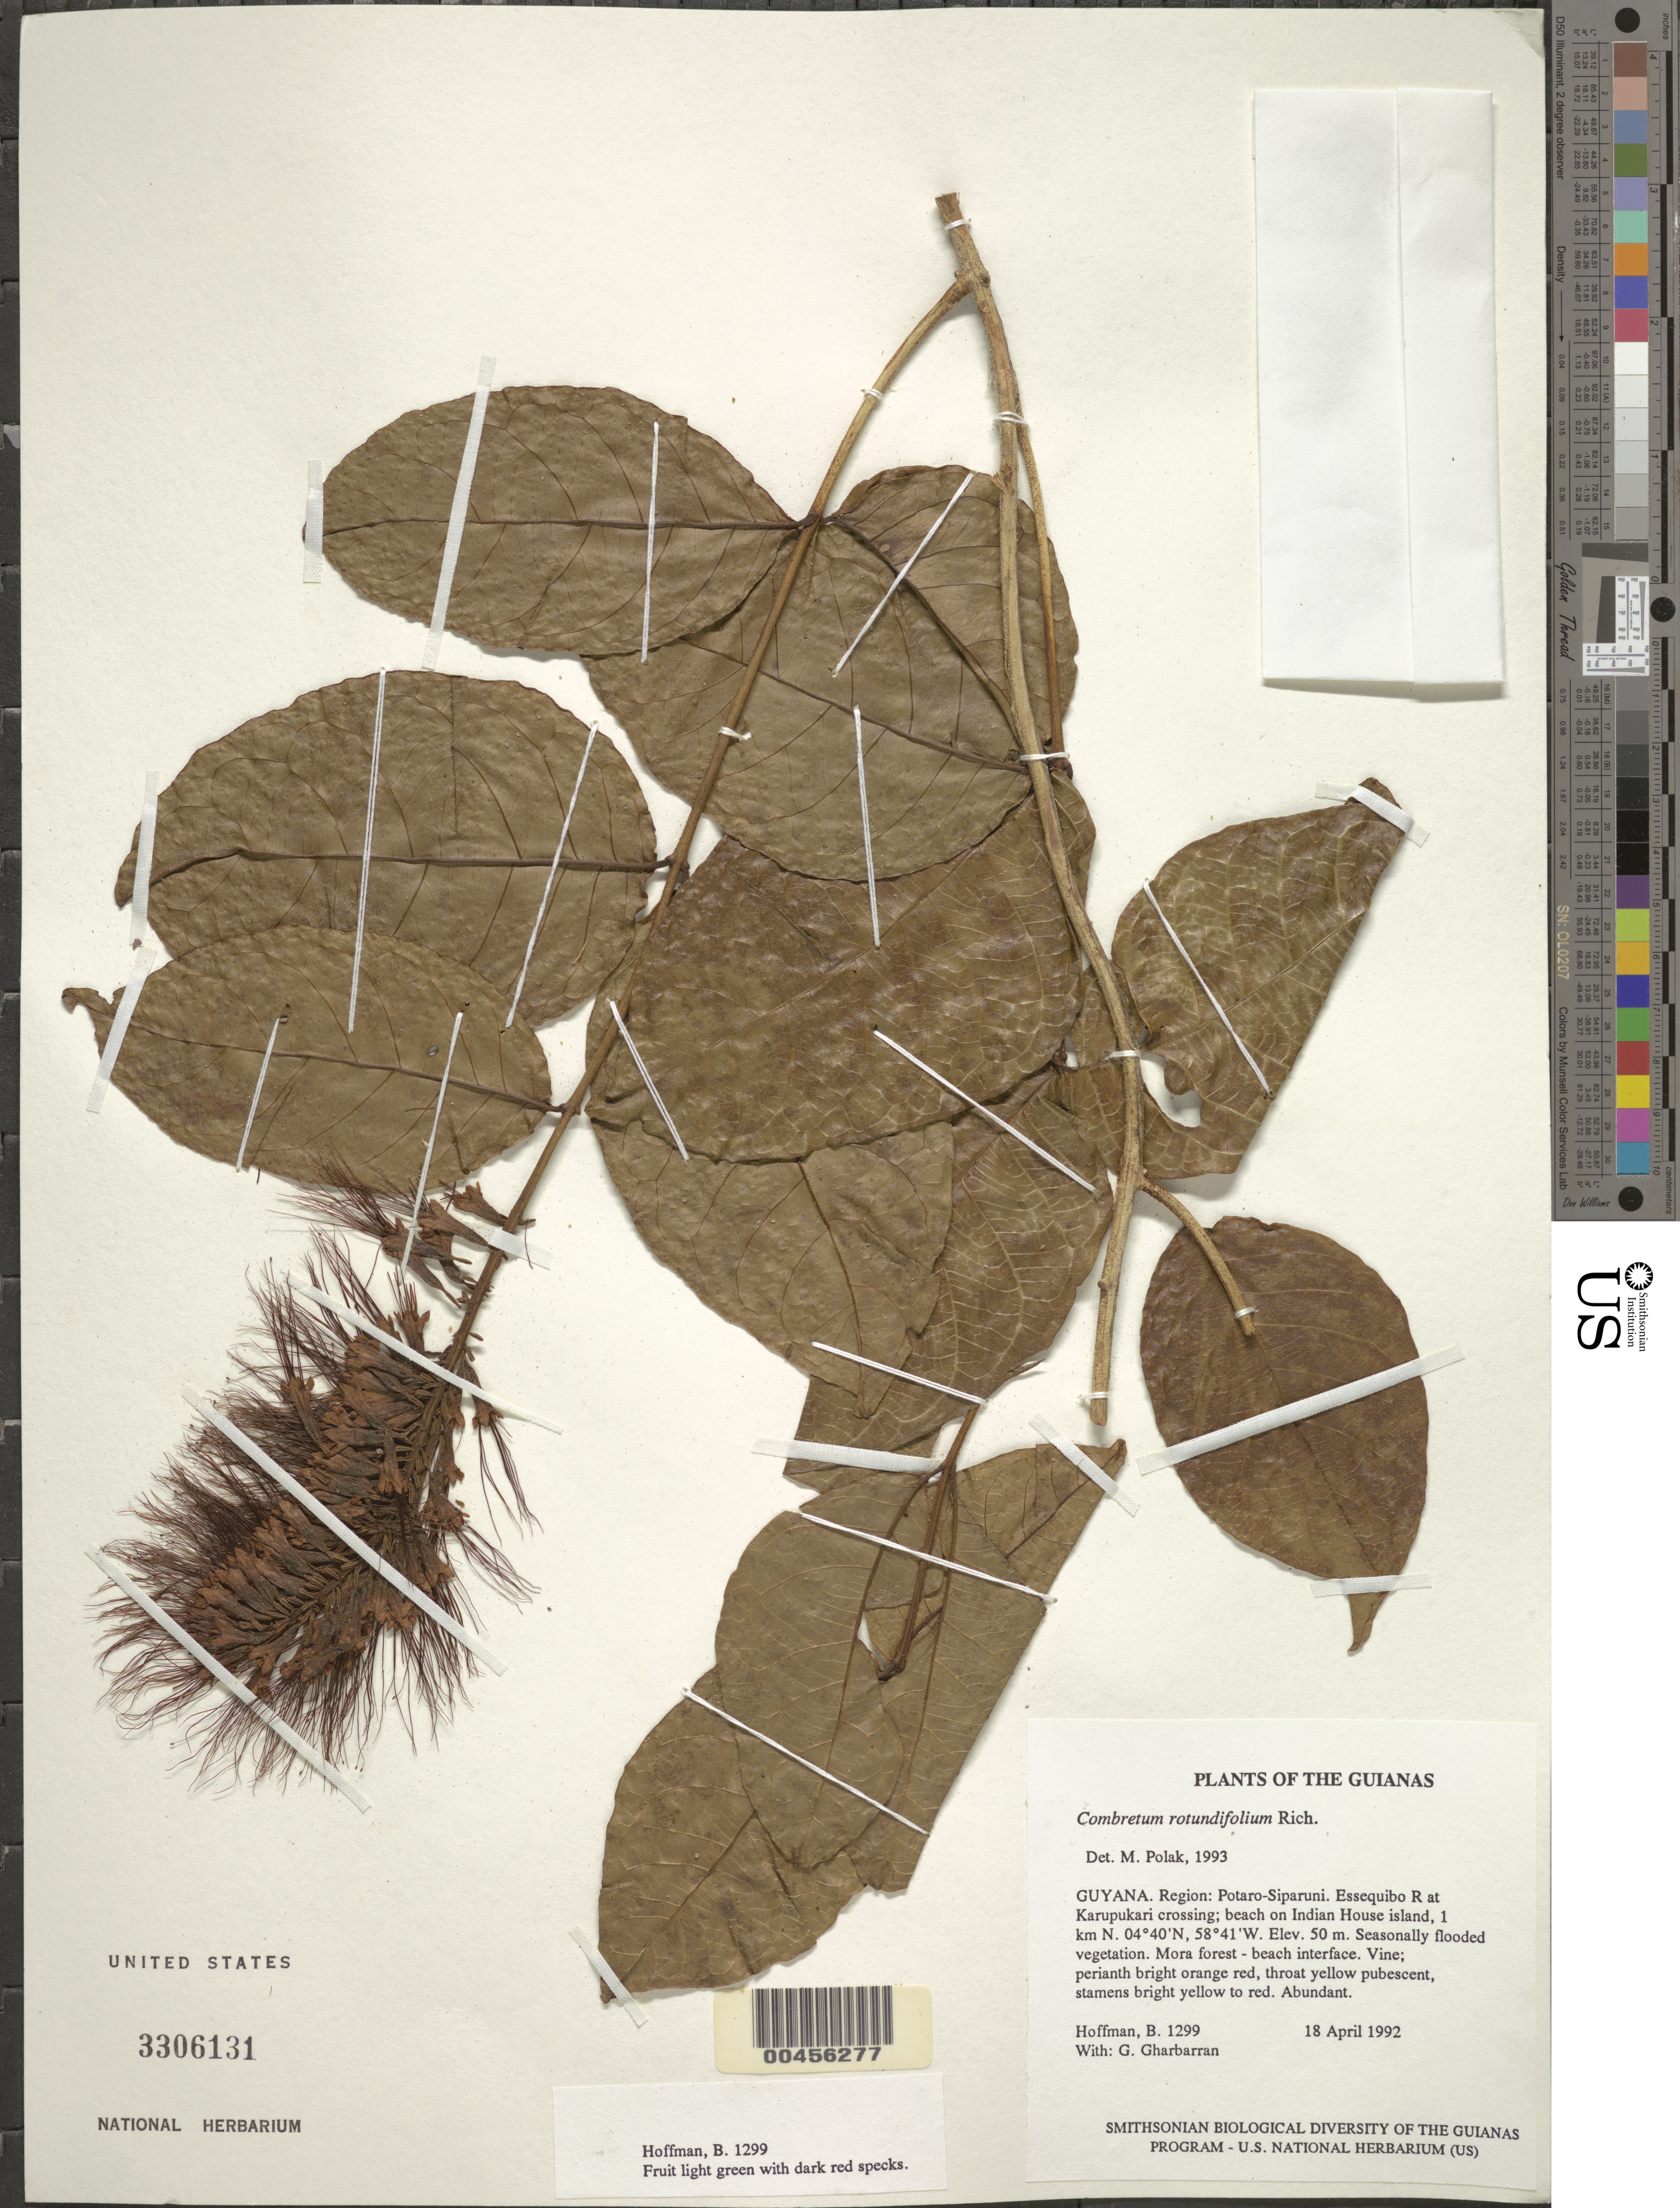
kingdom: Plantae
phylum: Tracheophyta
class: Magnoliopsida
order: Myrtales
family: Combretaceae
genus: Combretum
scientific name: Combretum rotundifolium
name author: Rich.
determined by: Stace, C. A.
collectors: B. Hoffman & G. Gharbarran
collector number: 1299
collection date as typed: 18 April 1992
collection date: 1992-04-18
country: Guyana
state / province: Potaro-Siparuni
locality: Essequibo River at Karupukari crossing; beach on Indian House island, 1 km N. of Iwokrama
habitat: Seasonally flooded vegetation. Mora forest - beach interface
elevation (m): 50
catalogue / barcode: US 3306131